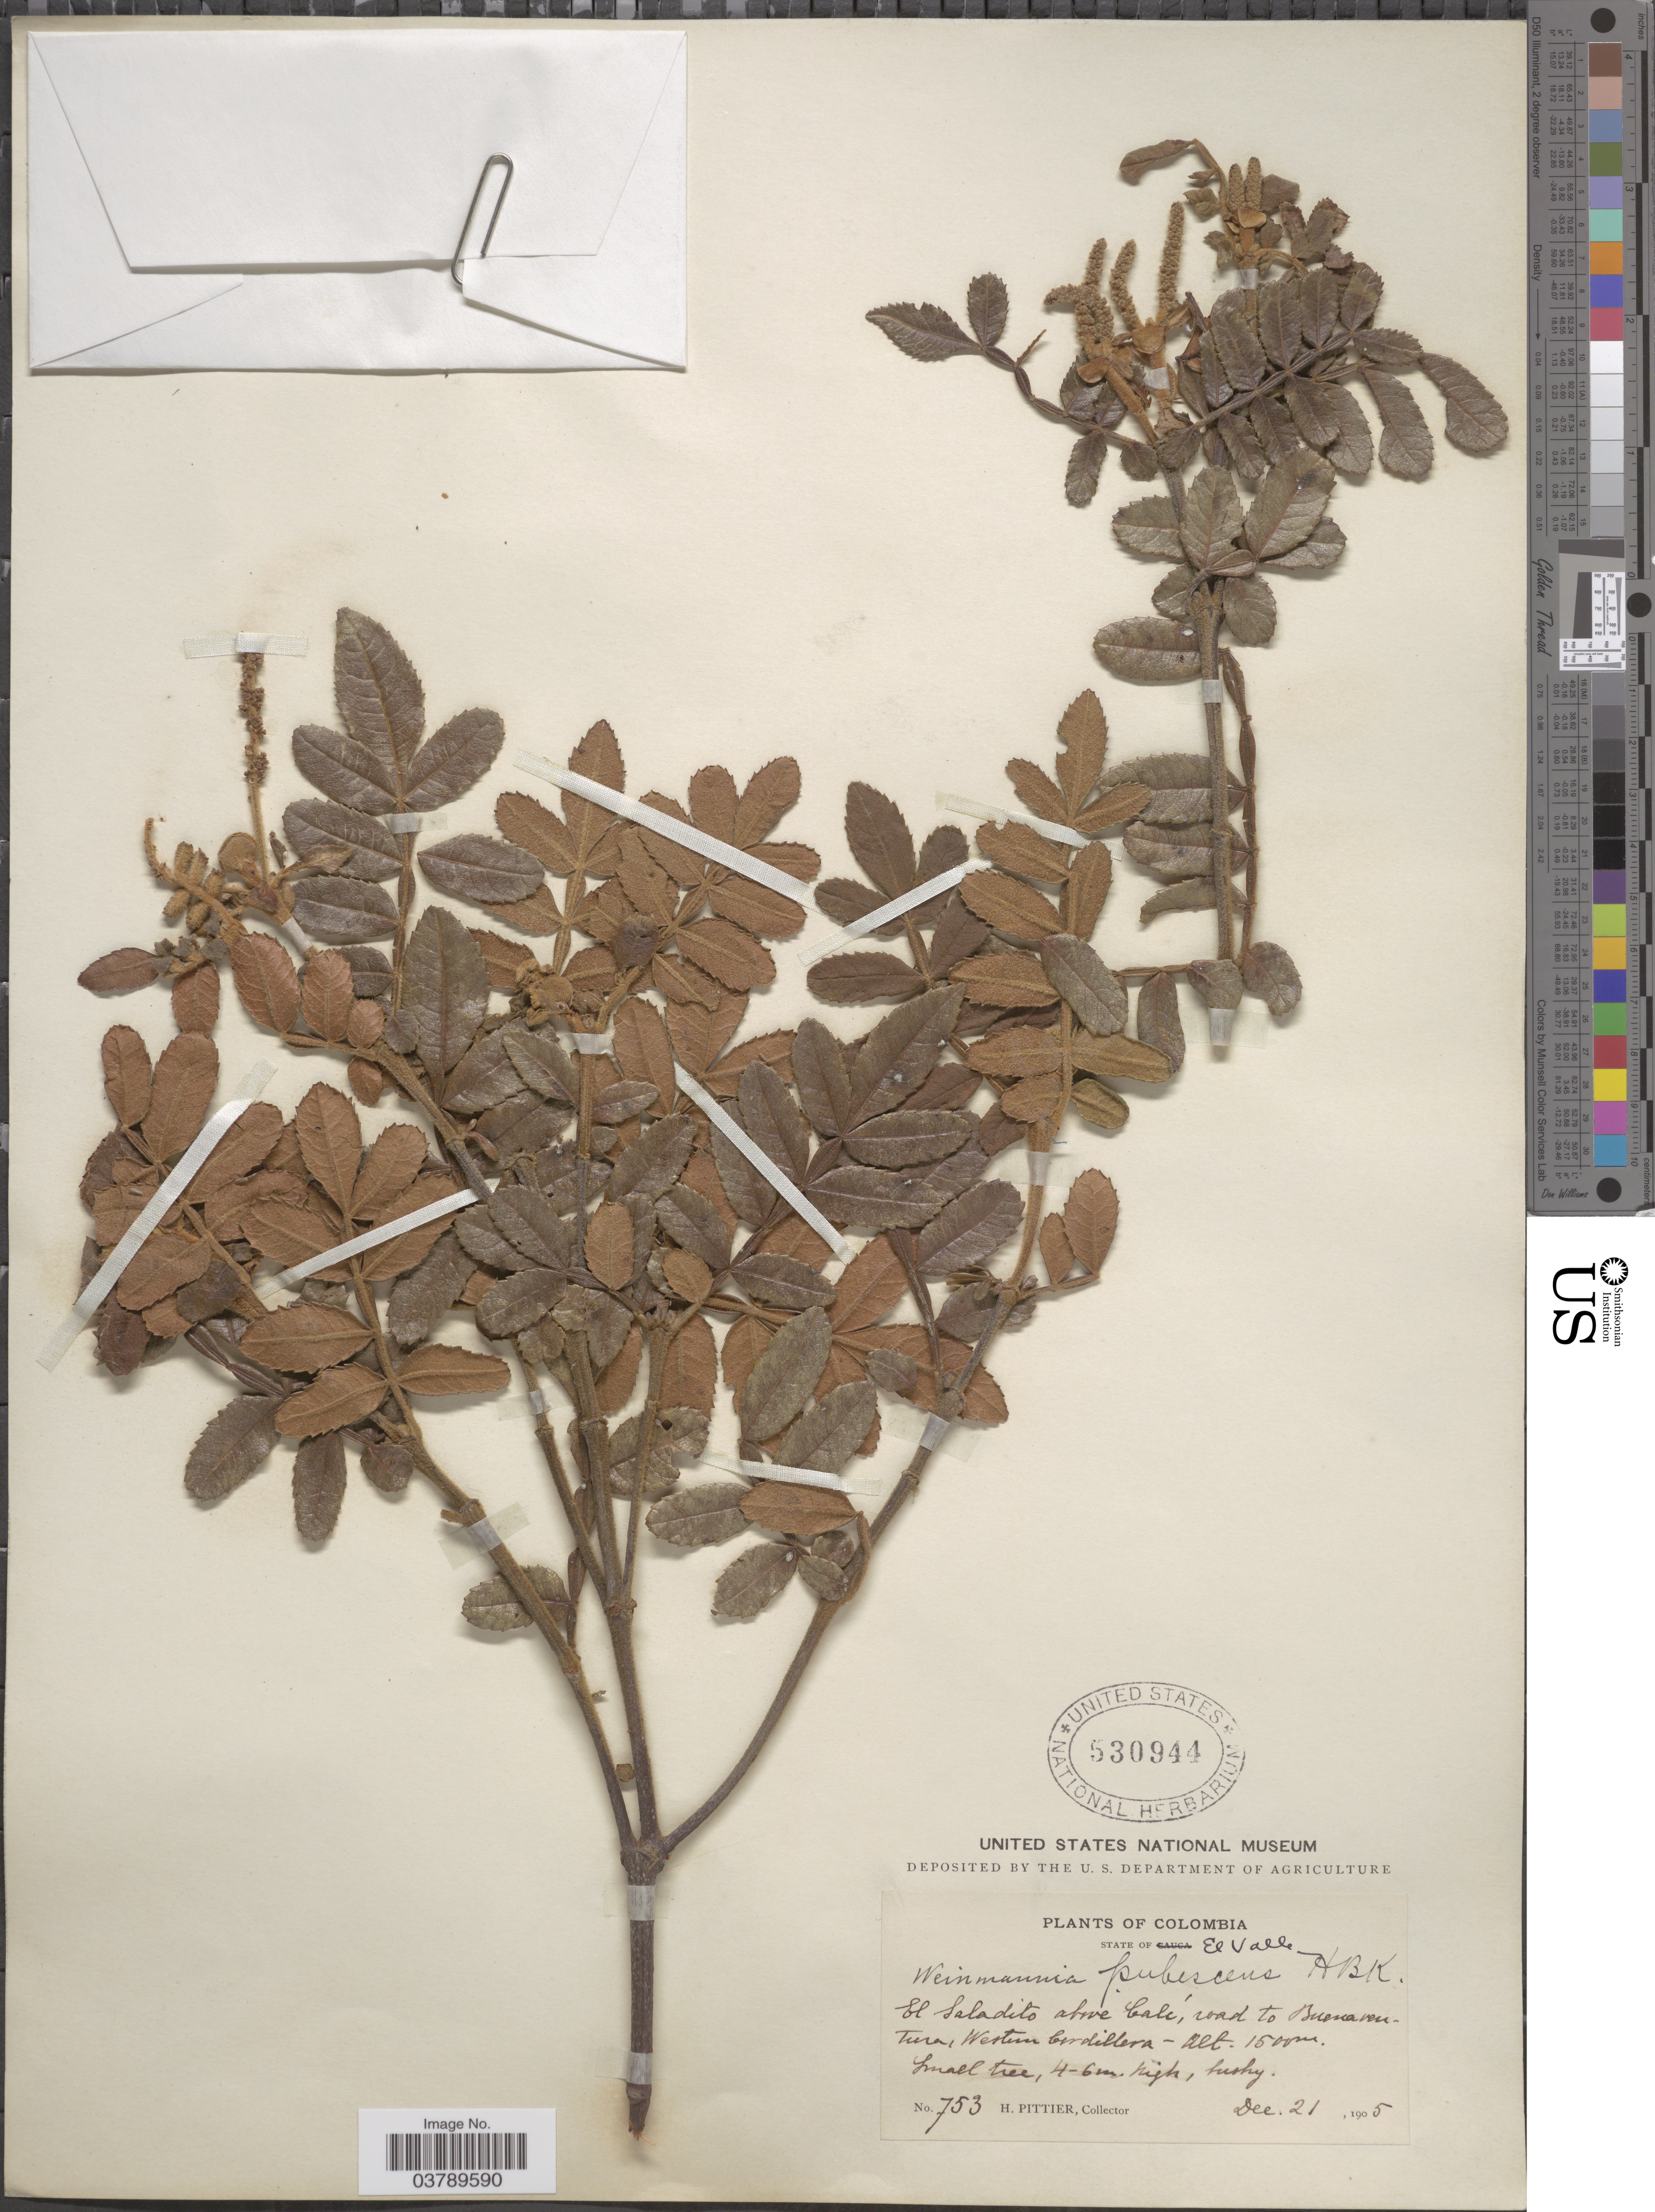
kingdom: Plantae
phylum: Tracheophyta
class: Magnoliopsida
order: Oxalidales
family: Cunoniaceae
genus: Weinmannia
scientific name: Weinmannia pubescens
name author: Kunth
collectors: H. F. Pittier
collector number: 753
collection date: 1905-12-21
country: Colombia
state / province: Valle del Cauca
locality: El Valle. El Saladito above Calí, road to Buenaven-Tura, Western Cordillera.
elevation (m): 1500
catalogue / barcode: US 530944